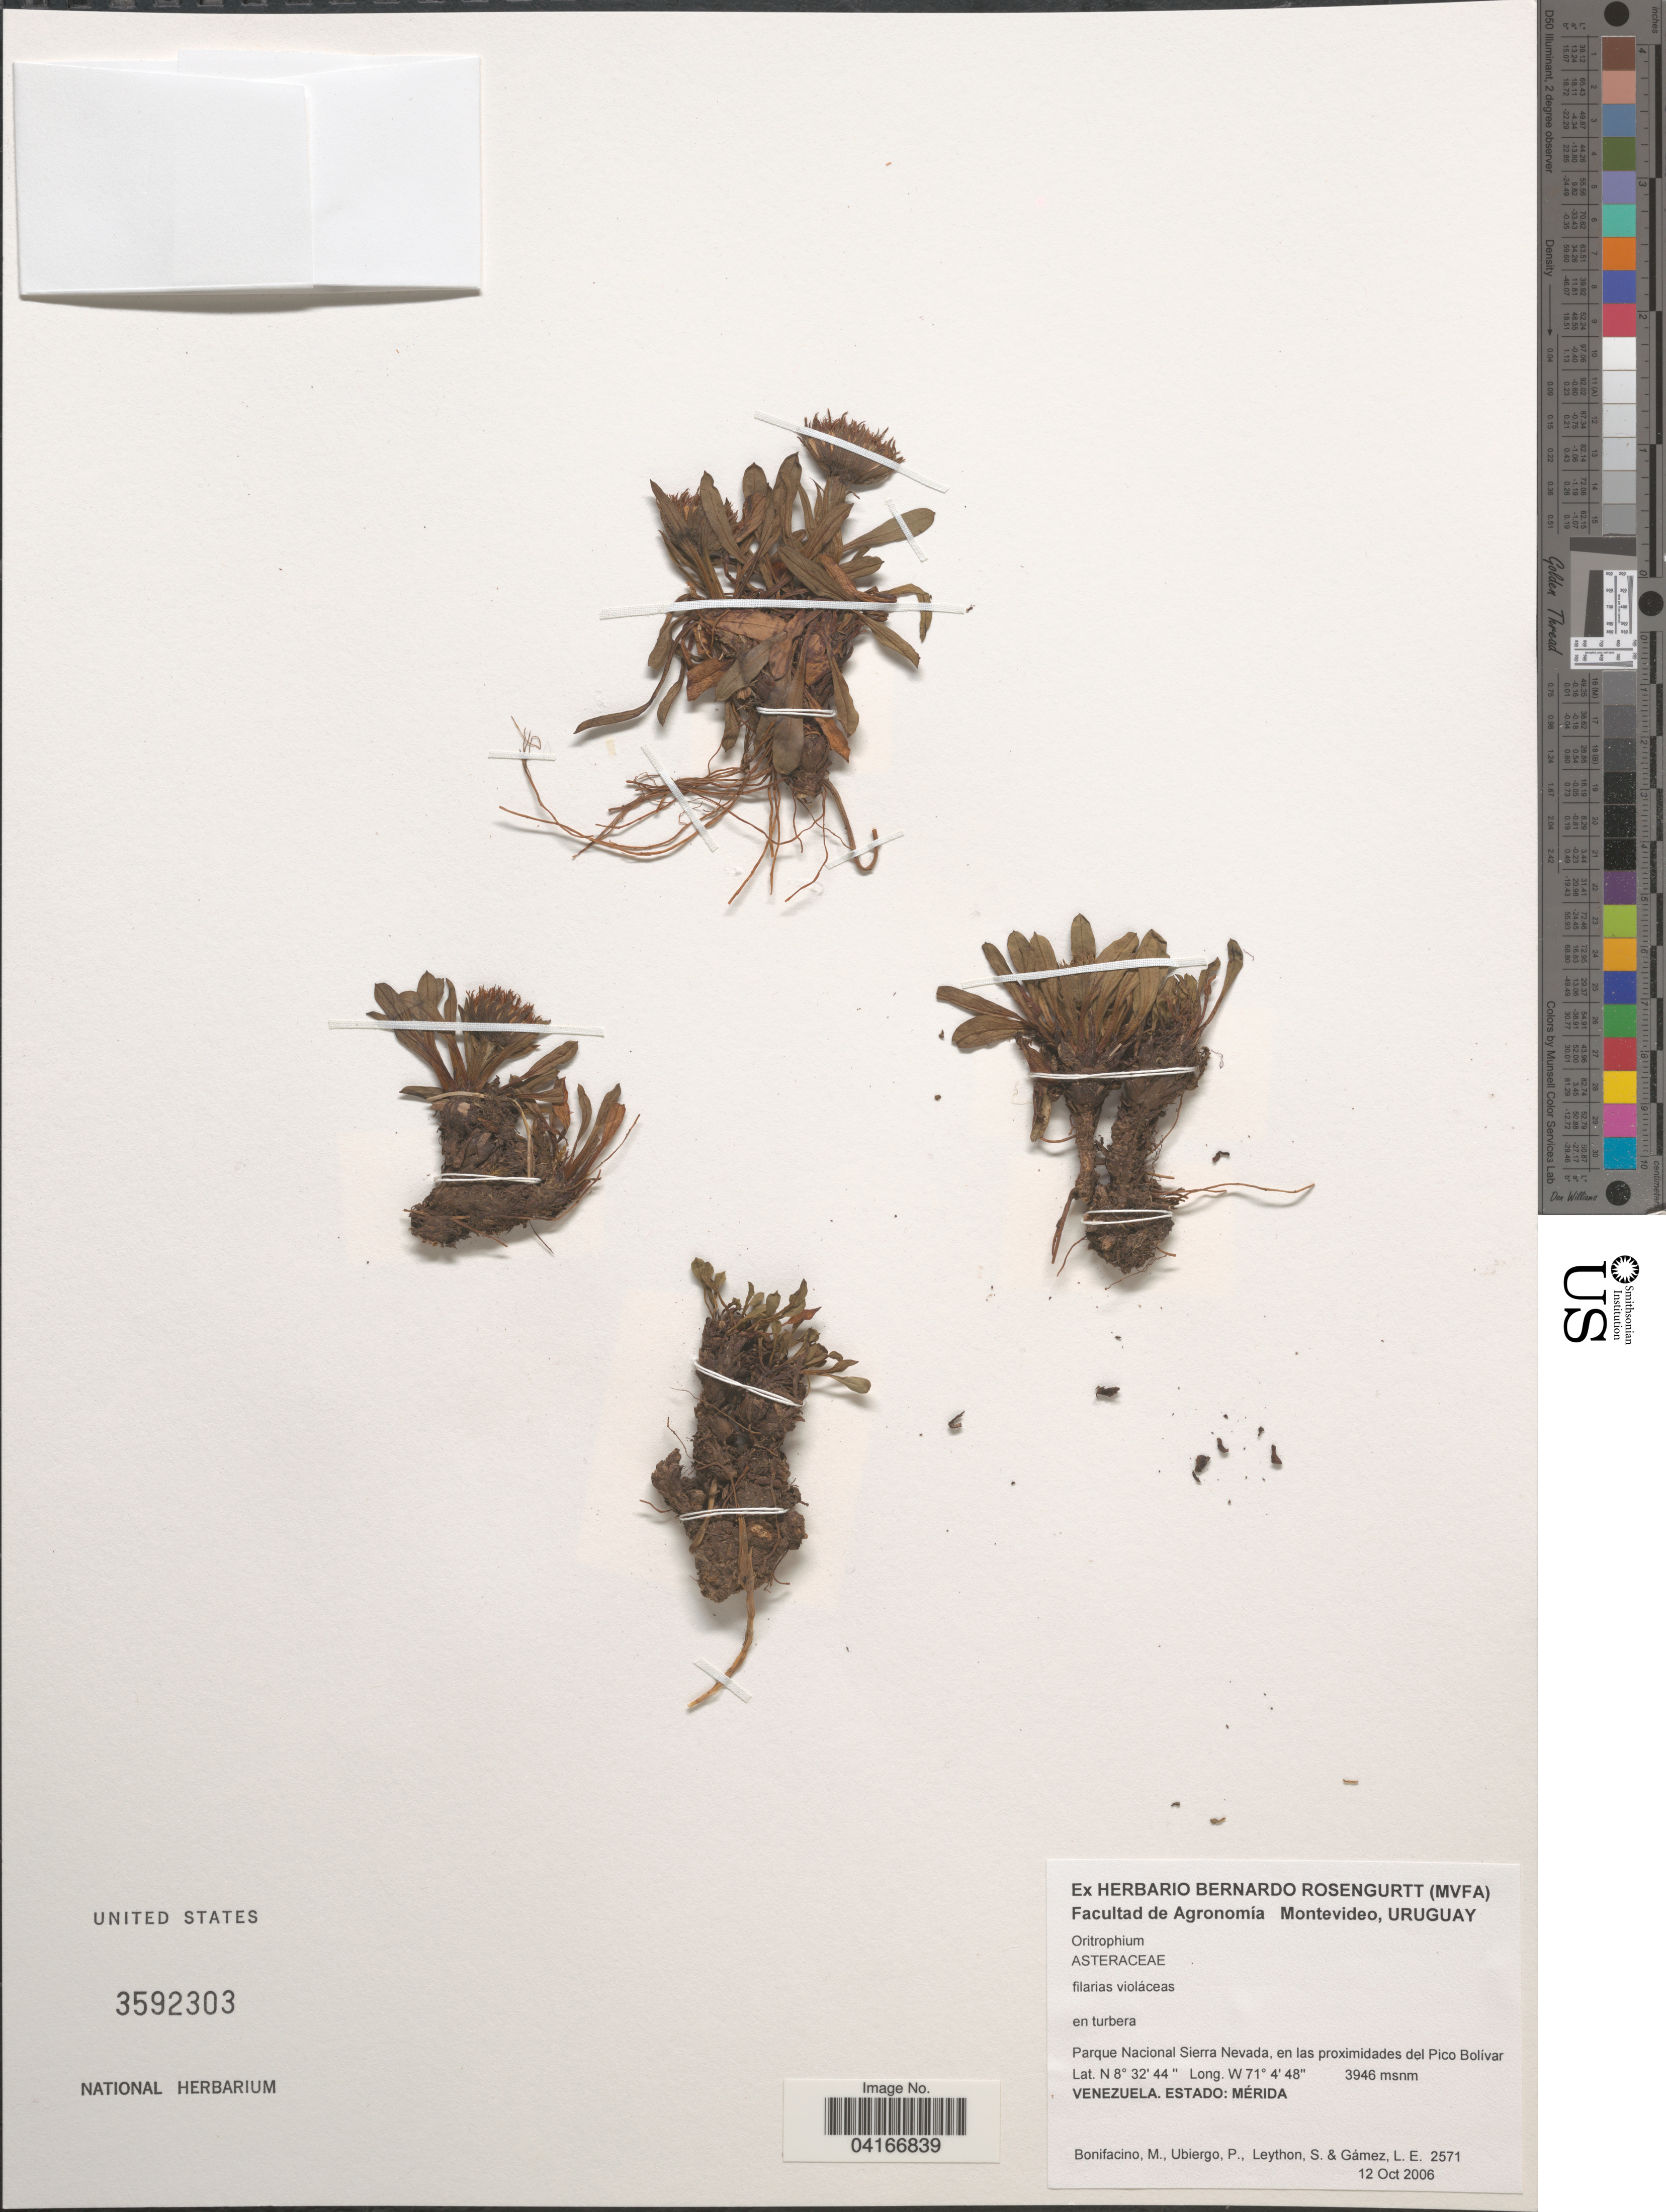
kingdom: Plantae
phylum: Tracheophyta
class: Magnoliopsida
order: Asterales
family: Asteraceae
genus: Oritrophium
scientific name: Oritrophium sp.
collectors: M. Bonifacino, P. Ubiergo, S. Leython & L. Gamez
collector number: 2571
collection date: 2006-10-12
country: Venezuela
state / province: Merida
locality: Parque Nacional Sierra Nevada, en las proximidades del Pico Bolívar.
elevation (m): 3946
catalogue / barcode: US 3592303